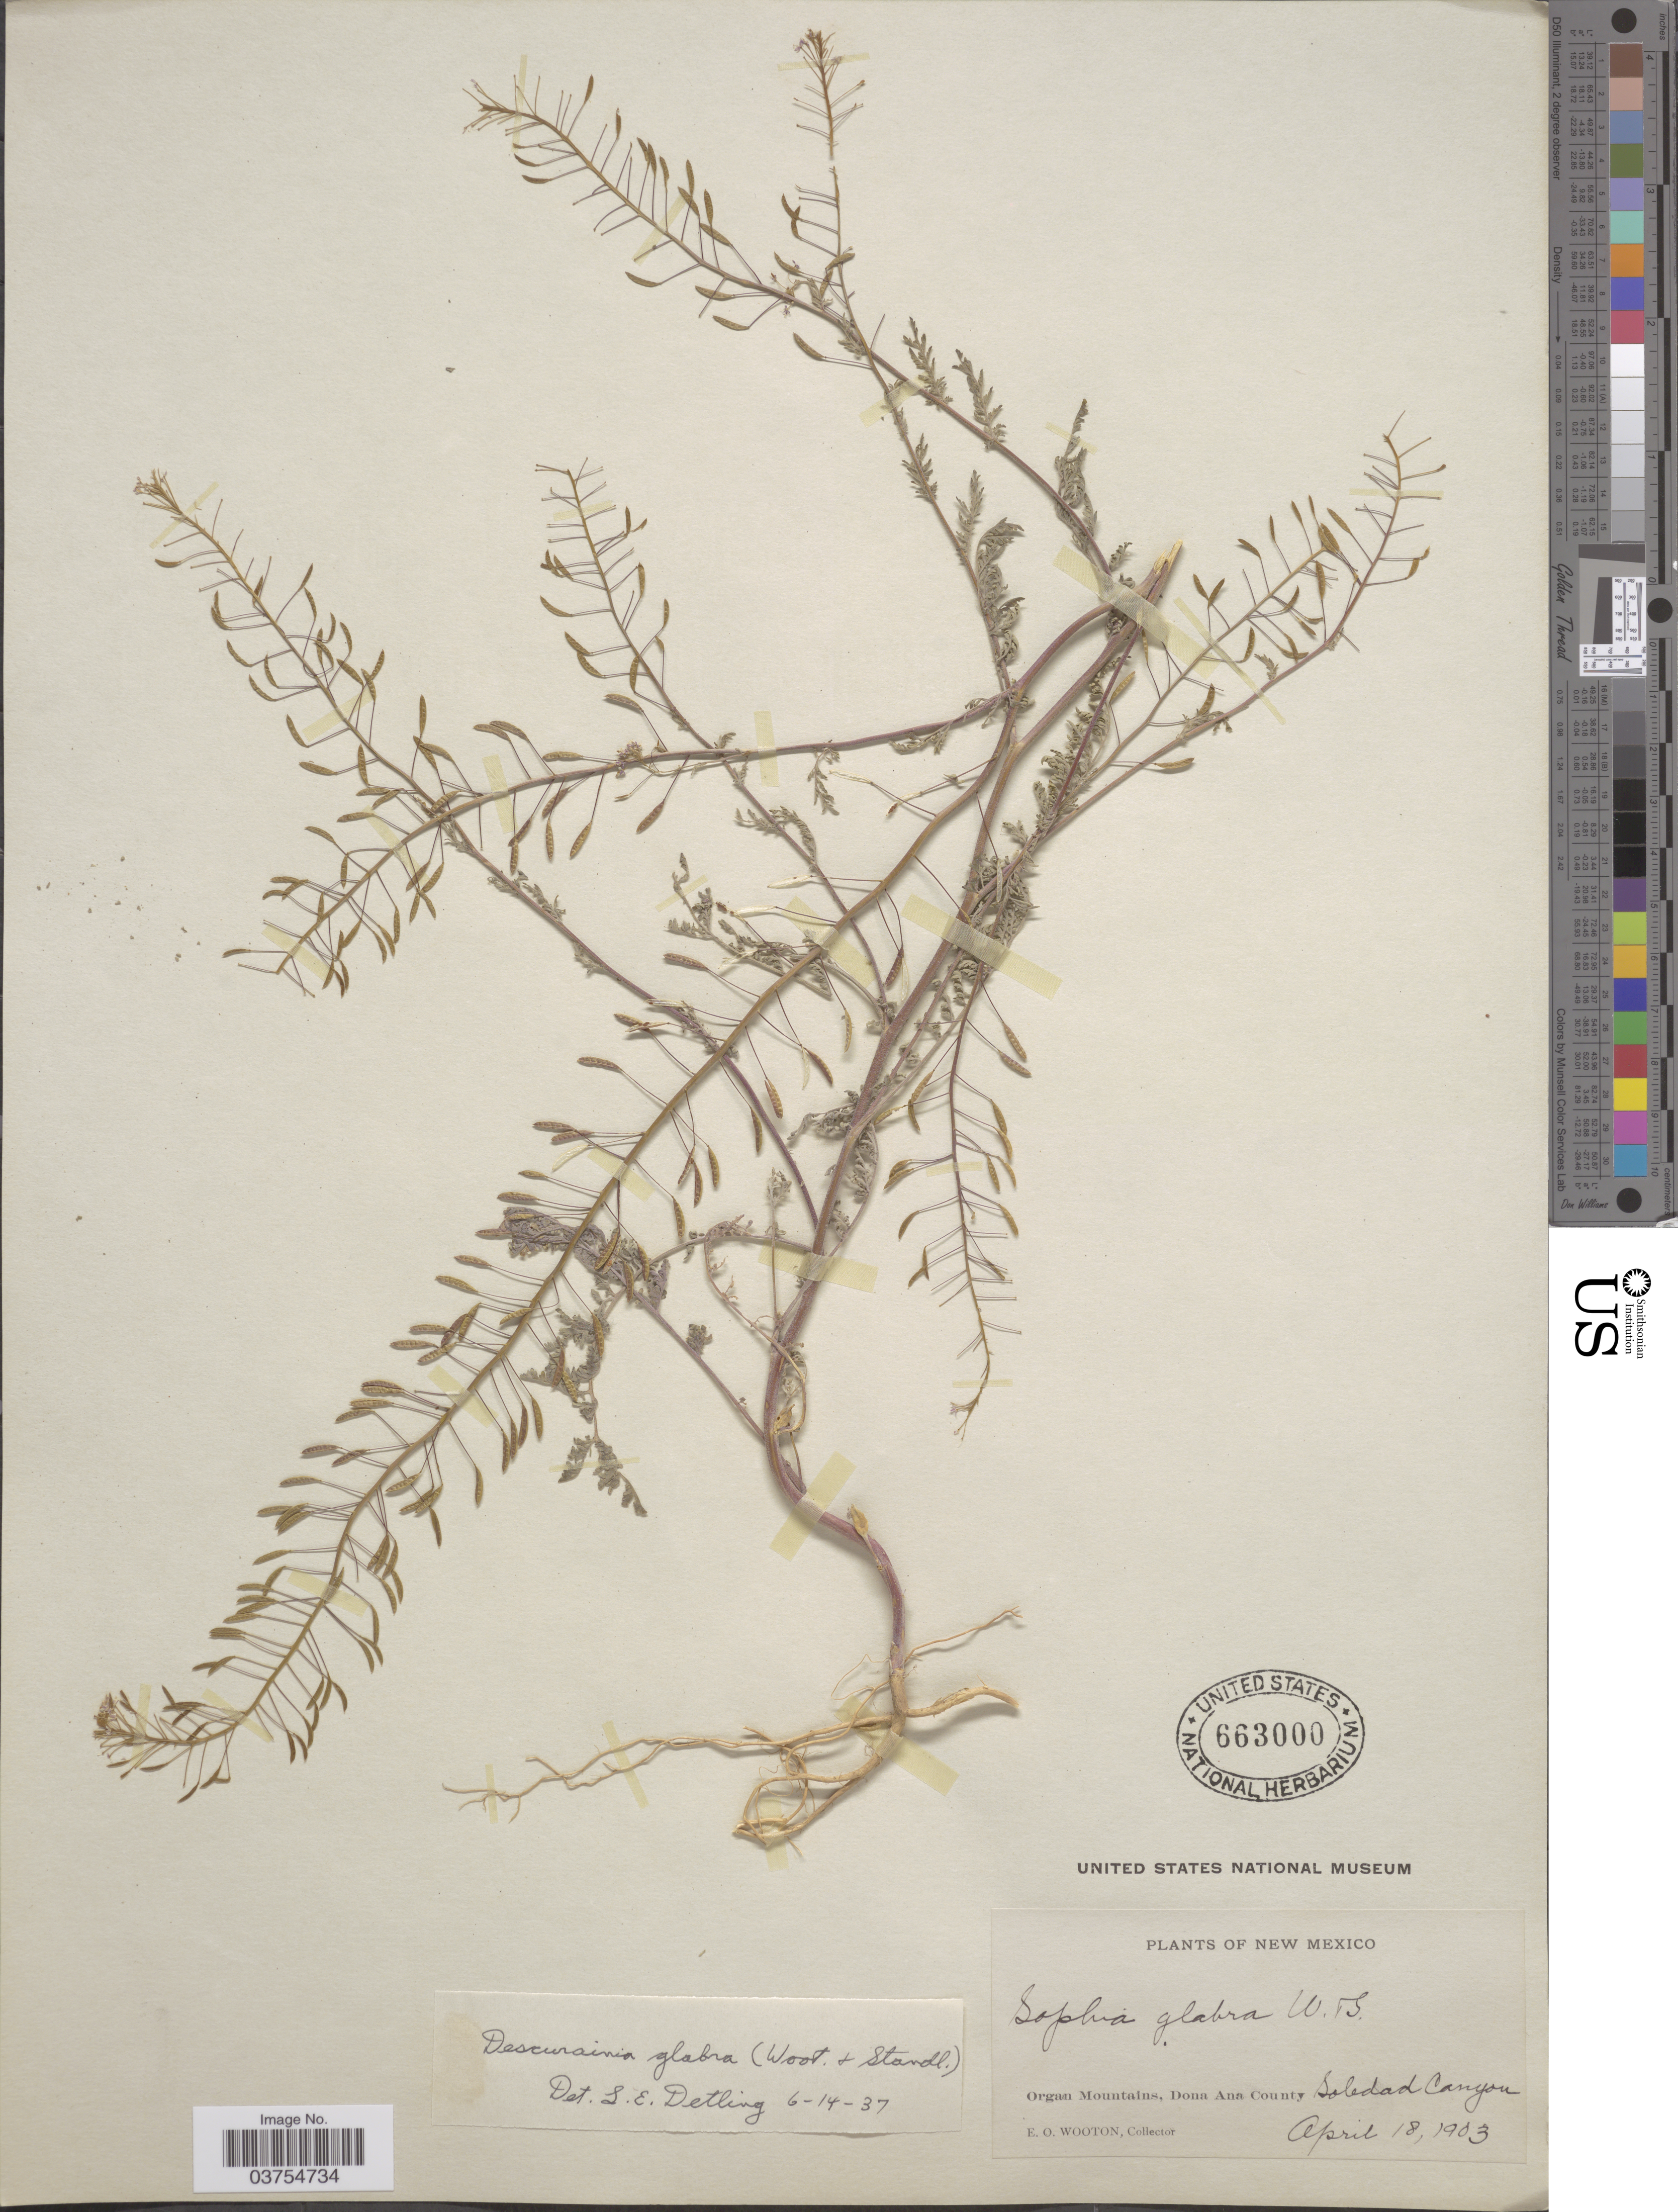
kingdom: Plantae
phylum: Tracheophyta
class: Magnoliopsida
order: Brassicales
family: Brassicaceae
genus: Descurainia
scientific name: Descurainia pinnata subsp. glabra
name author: (Wooton & Standl.) Detling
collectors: E. O. Wooton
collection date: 1903-04-18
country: United States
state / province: New Mexico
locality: Organ Mountains, Dona Ana County. Soledad Canyon.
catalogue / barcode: US 663000